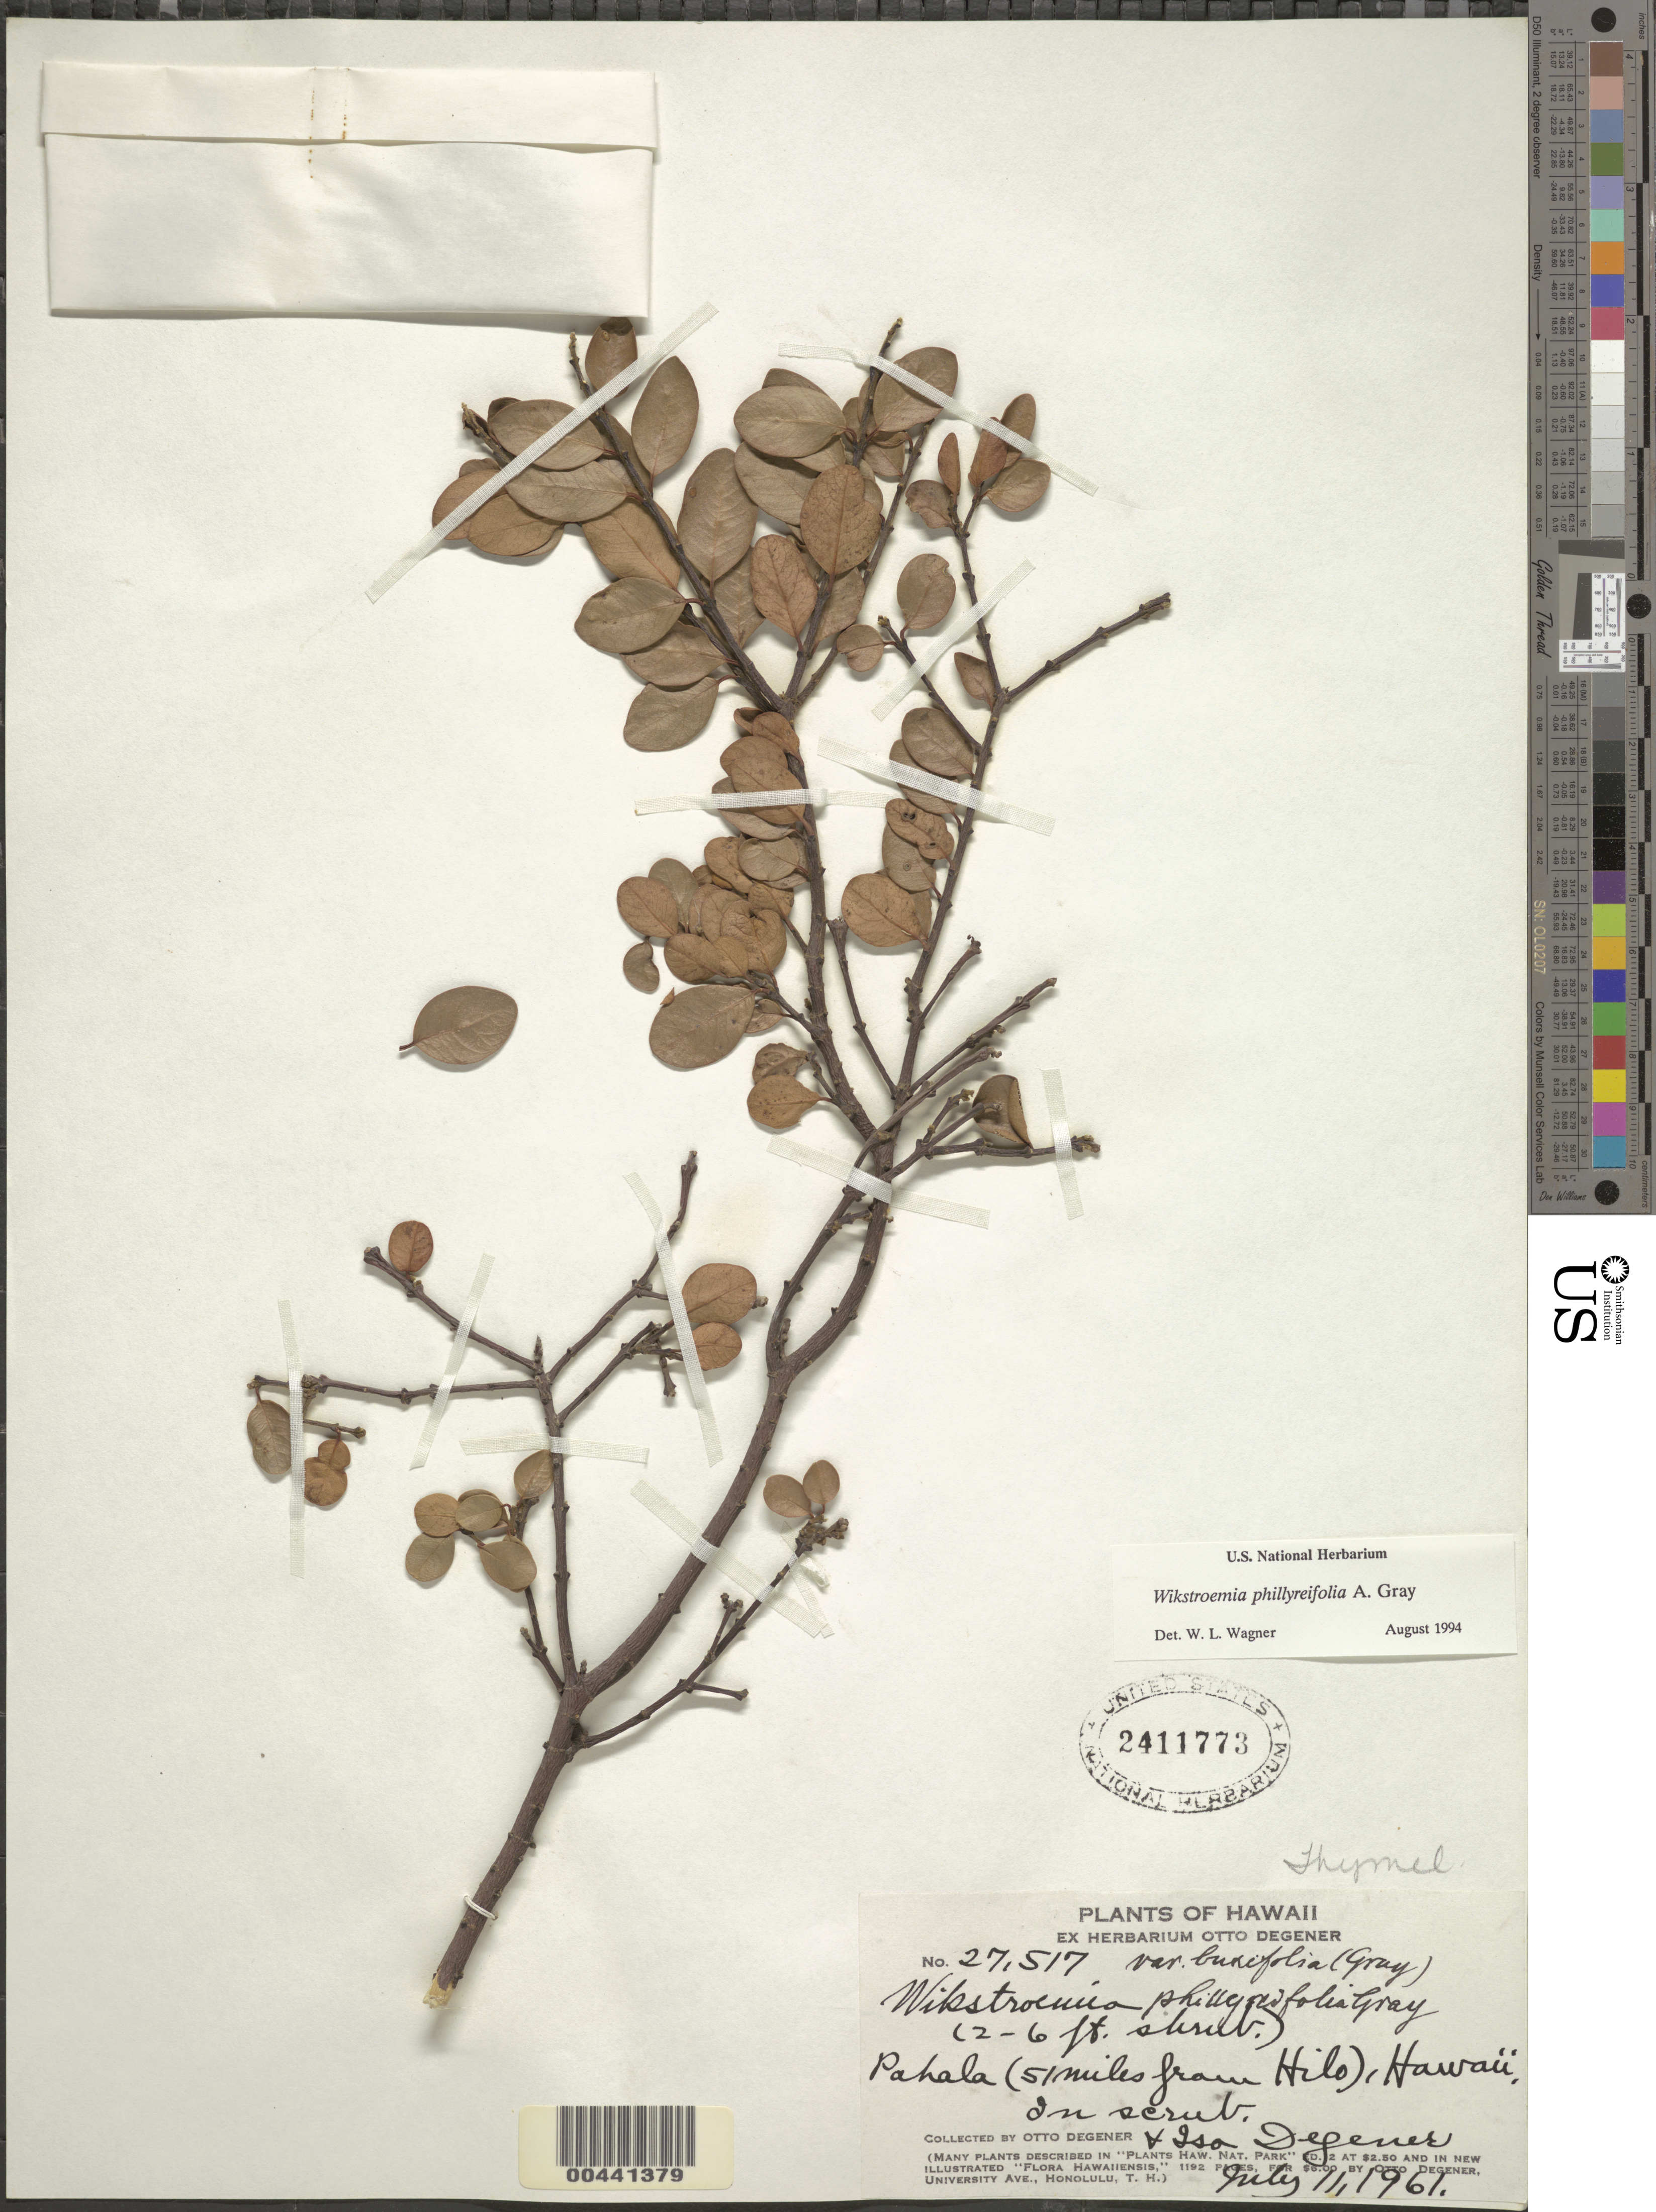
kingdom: Plantae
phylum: Tracheophyta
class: Magnoliopsida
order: Malvales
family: Thymelaeaceae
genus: Wikstroemia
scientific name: Wikstroemia phillyreifolia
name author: A. Gray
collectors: O. Degener & I. Degener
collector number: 27517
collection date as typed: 11 Jul 1961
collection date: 1961-07-11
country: United States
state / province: Hawaii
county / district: Hawaii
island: Hawaii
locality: Pahala (51 miles from Hilo)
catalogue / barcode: US 2411773